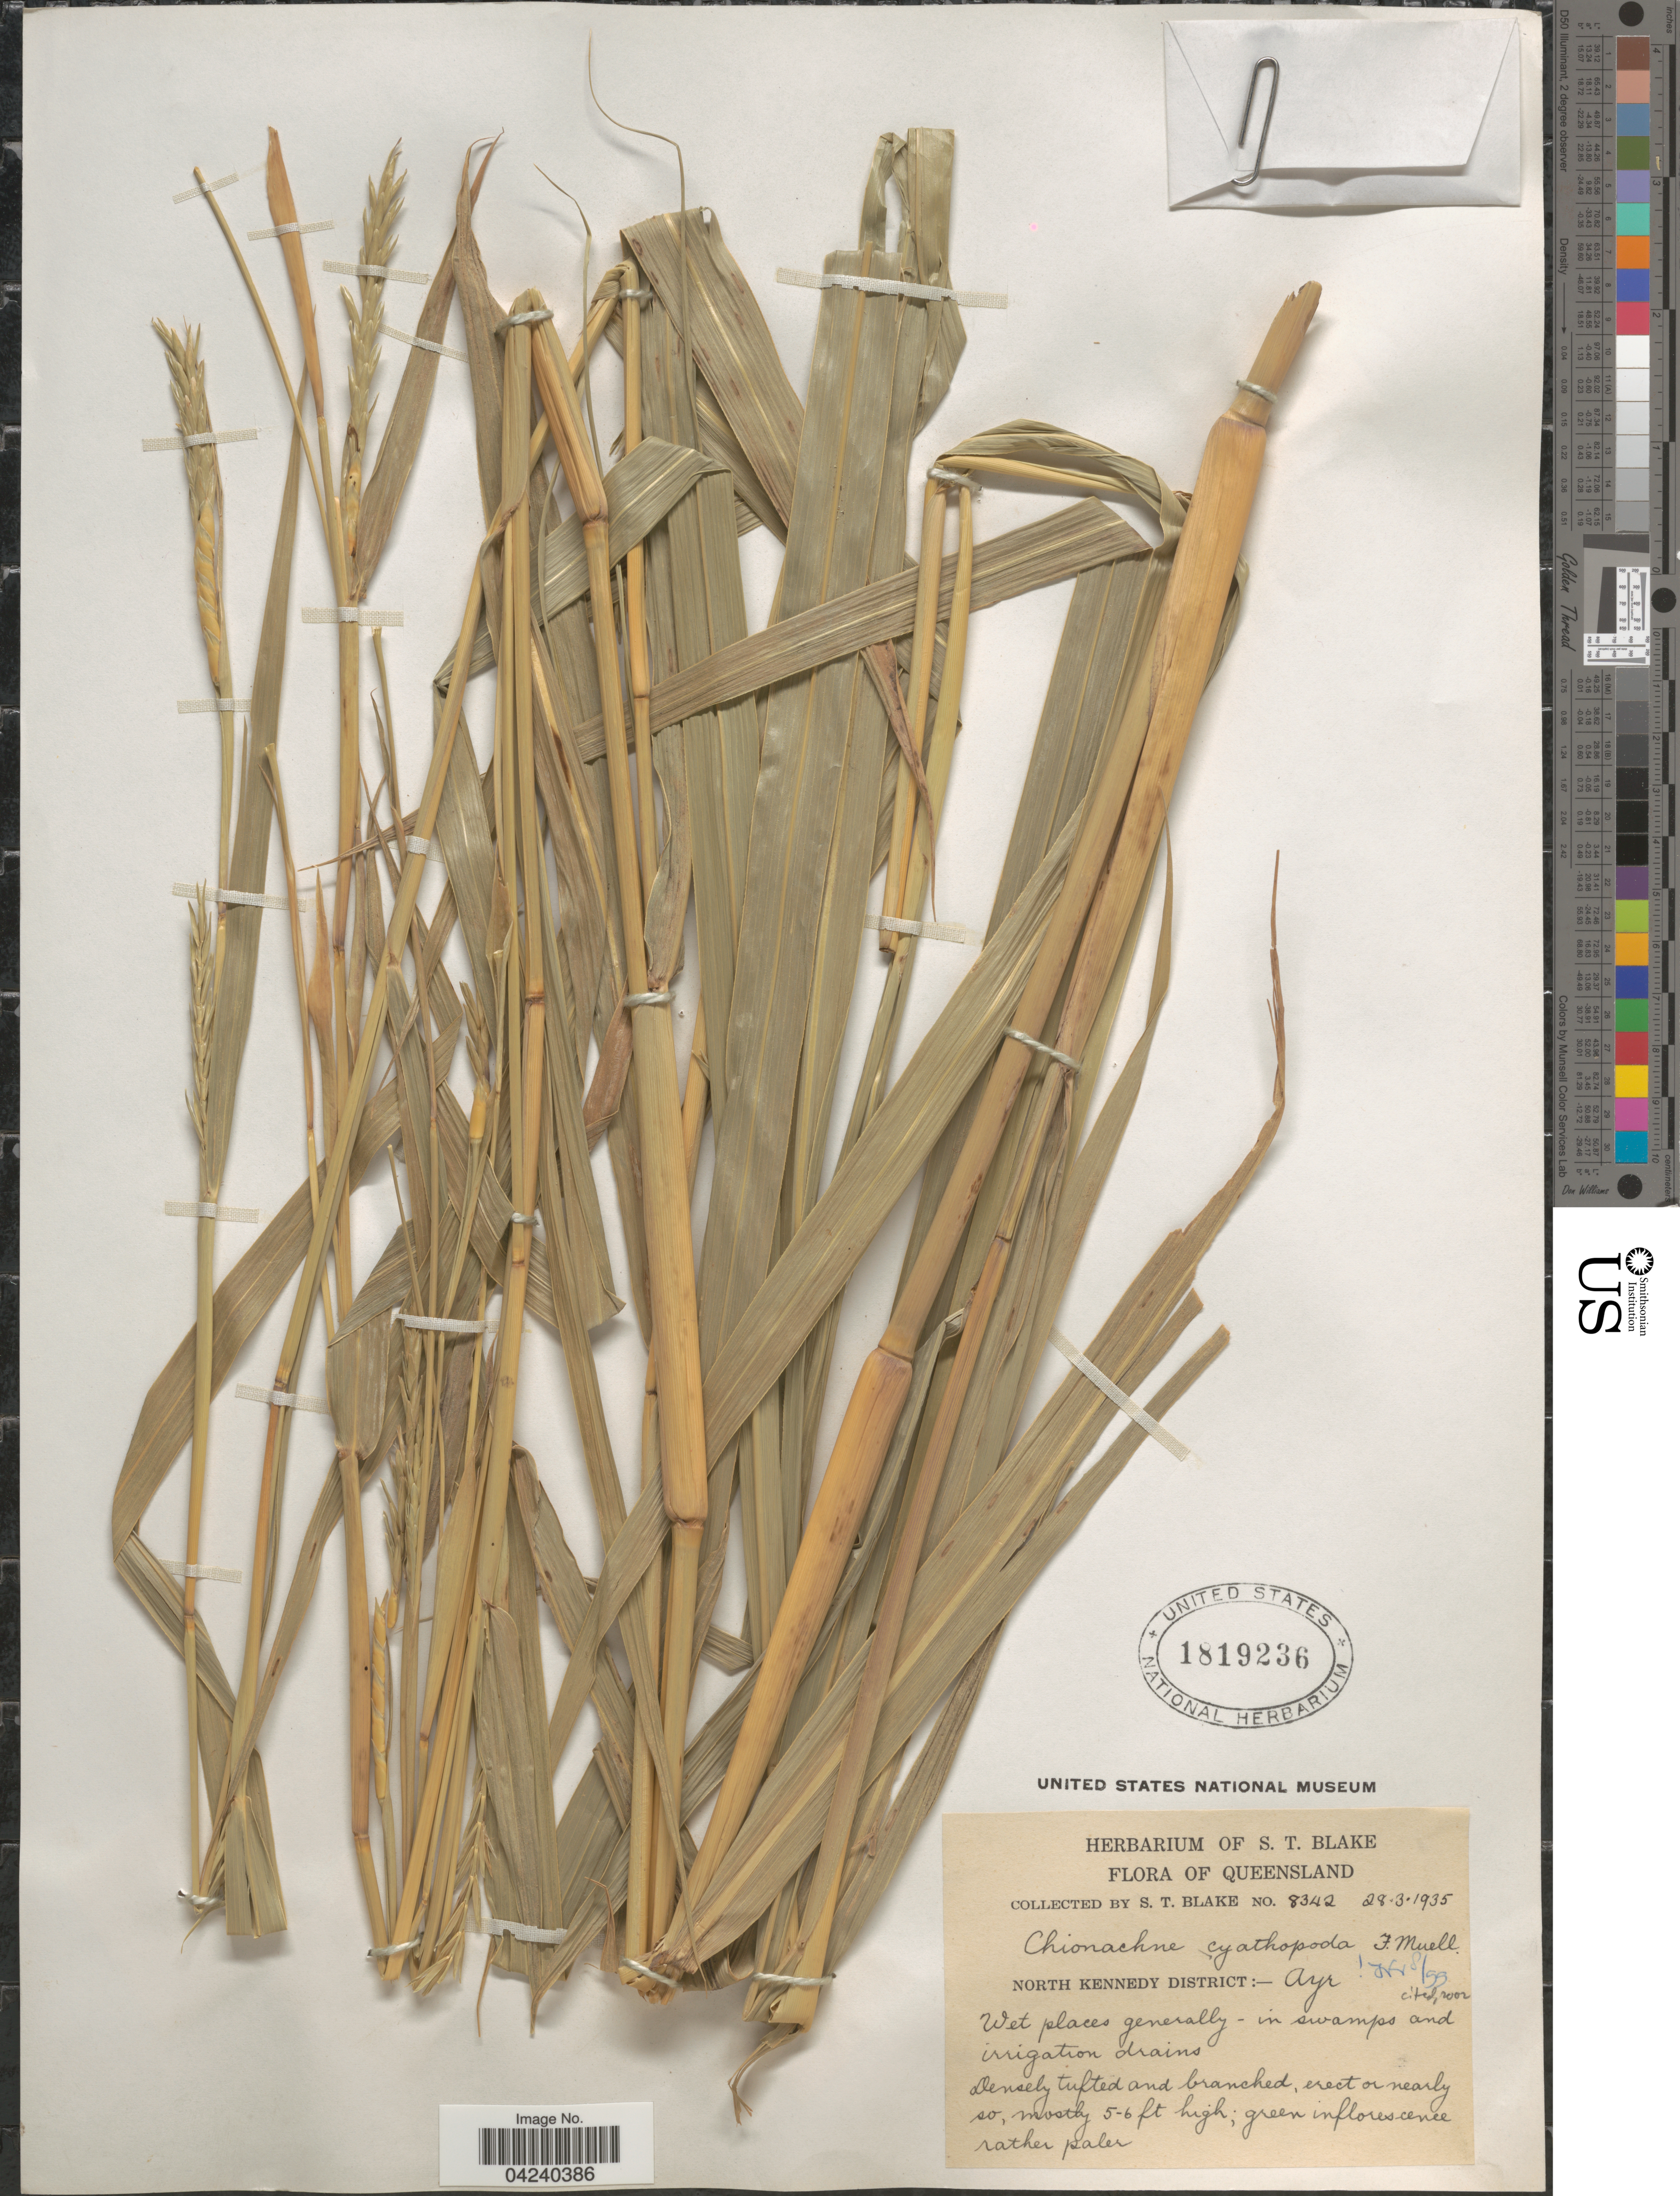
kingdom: Plantae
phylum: Tracheophyta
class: Liliopsida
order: Poales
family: Poaceae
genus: Chionachne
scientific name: Chionachne cyathopoda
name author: (F. Muell.) F. Muell. ex Benth.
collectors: S. T. Blake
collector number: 8342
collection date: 1935-03-28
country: Australia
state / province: Queensland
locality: North Kennedy District: - Ayr.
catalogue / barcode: US 1819236